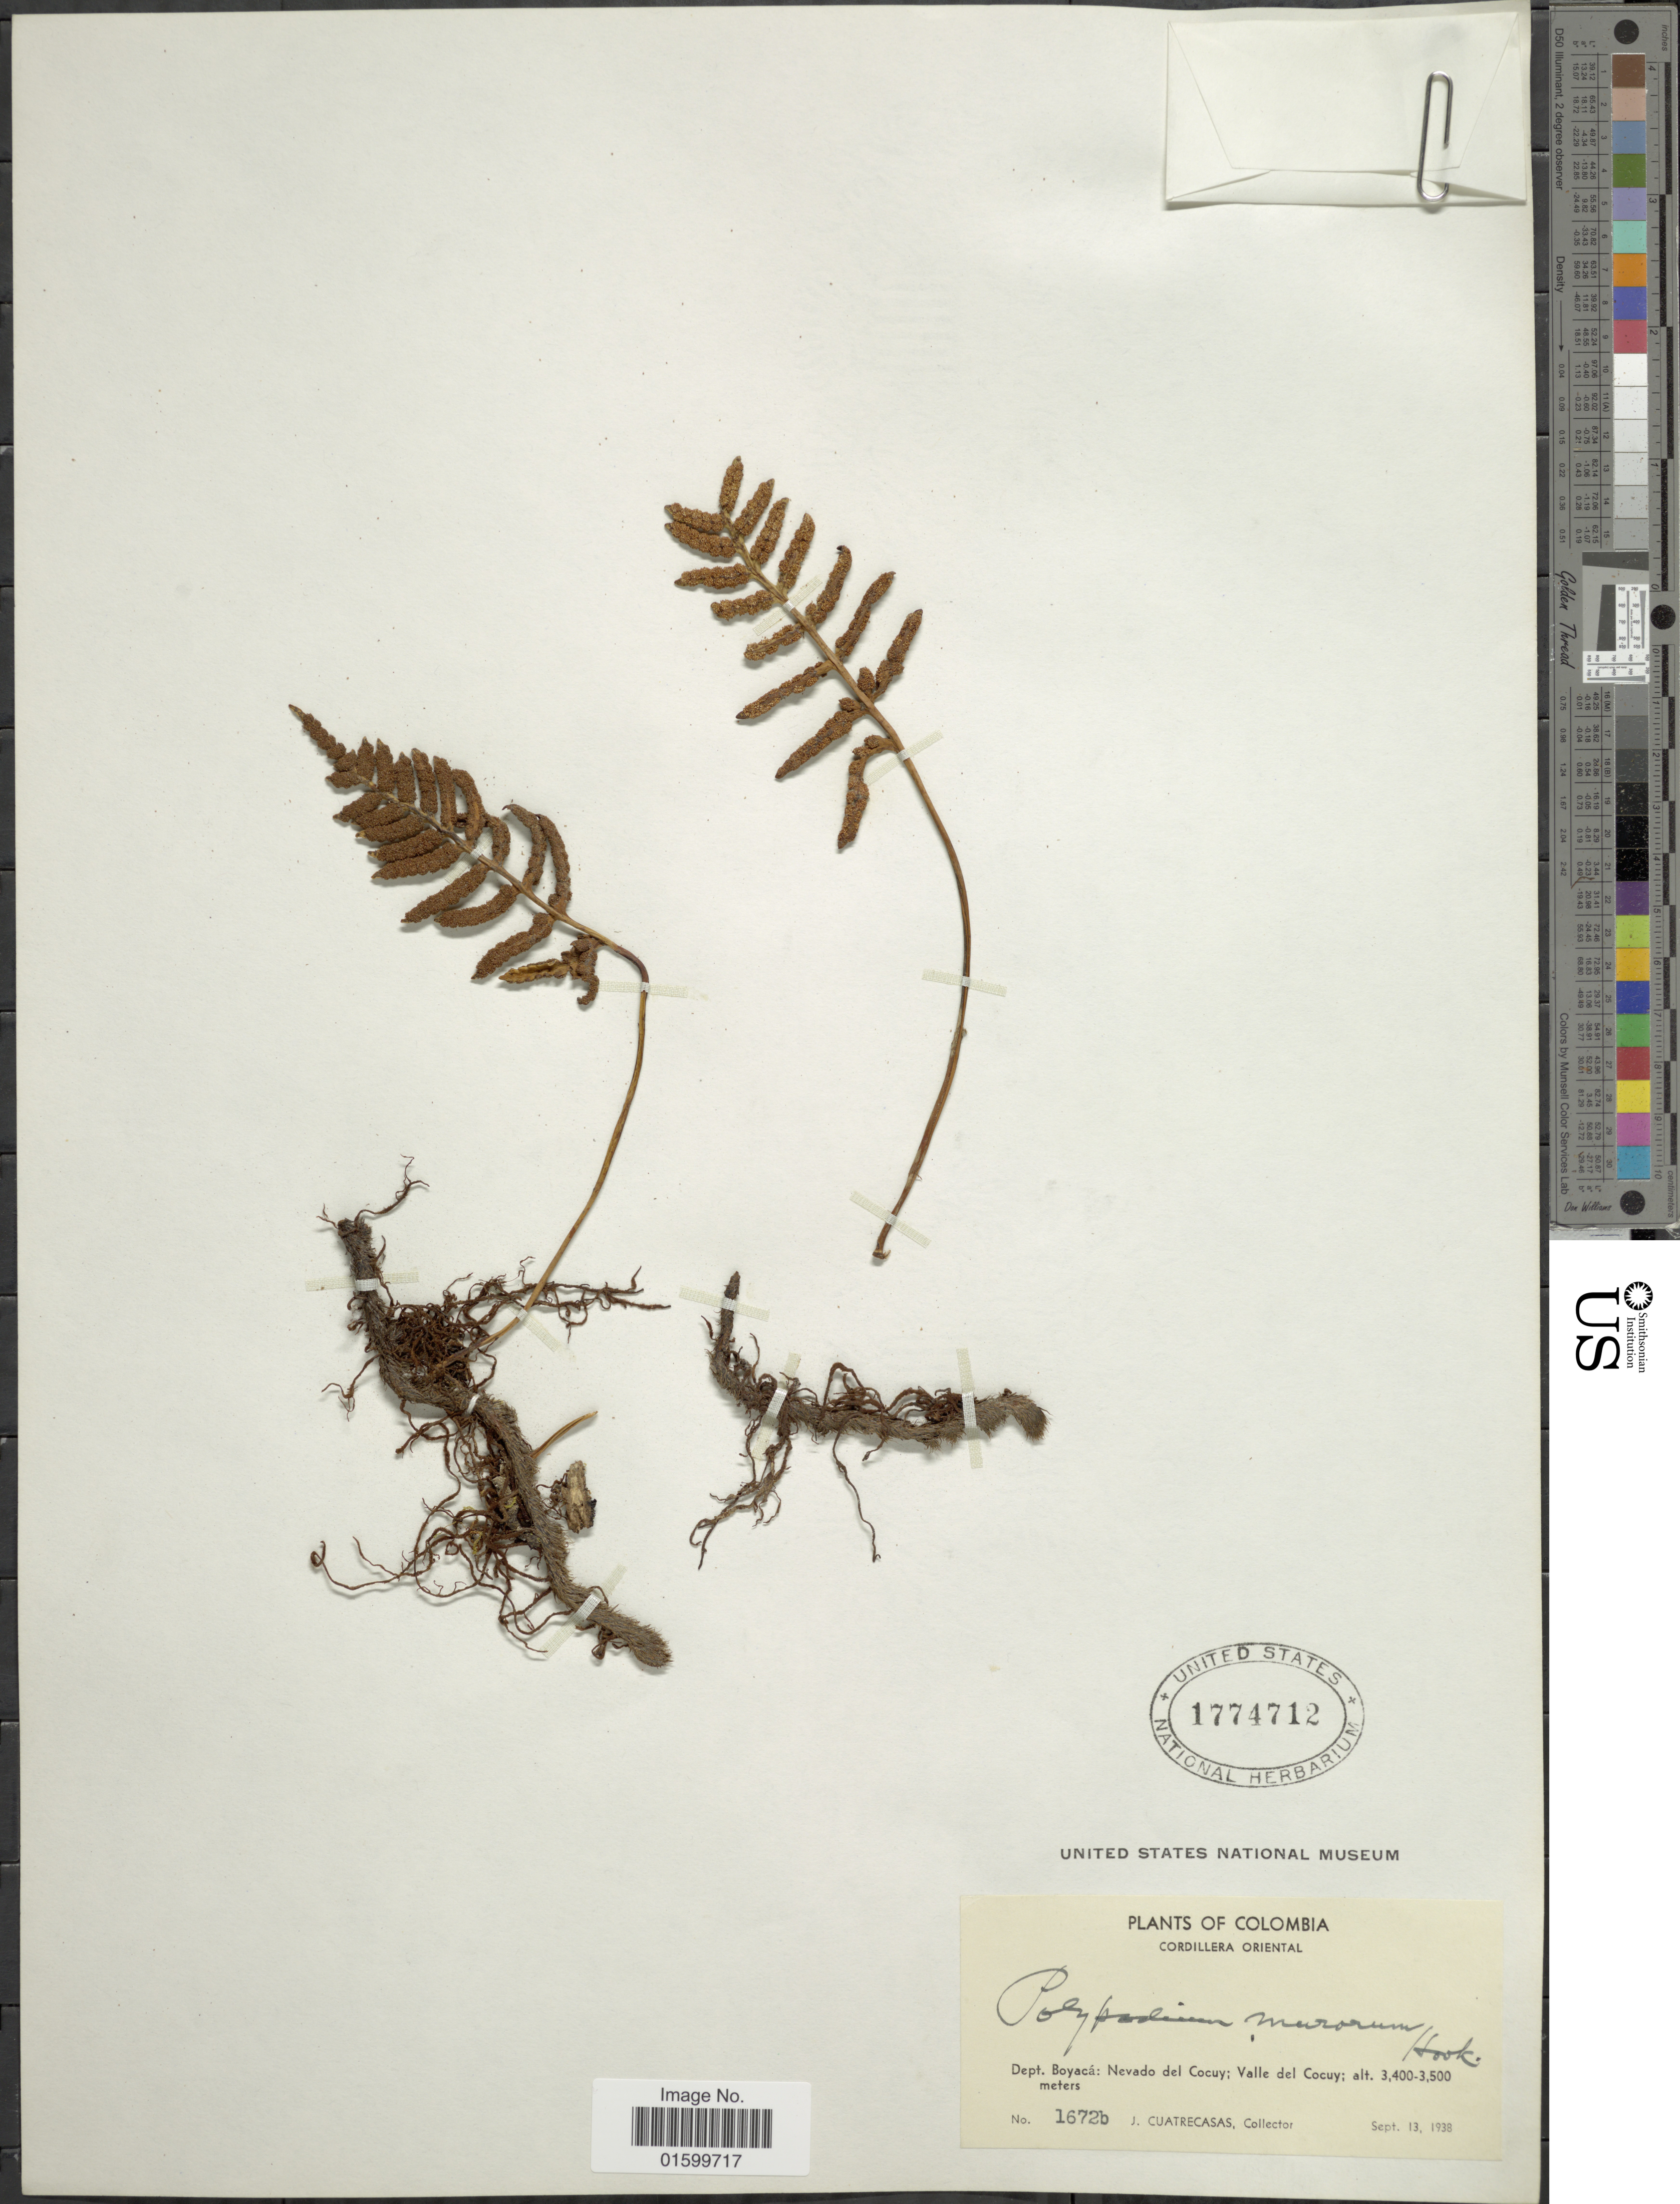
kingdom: Plantae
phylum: Tracheophyta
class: Polypodiopsida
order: Polypodiales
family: Polypodiaceae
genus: Pleopeltis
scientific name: Pleopeltis murorum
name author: (Hook.) A.R. Sm. & Tejero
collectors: J. Cuatrecasas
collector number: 1672b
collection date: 1938-09-13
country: Colombia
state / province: Boyacá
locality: Cordillera Oriental, Dept. Boyaca: Nevado del Cocuy, Valle del Cocuy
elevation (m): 3400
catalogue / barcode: US 1774712